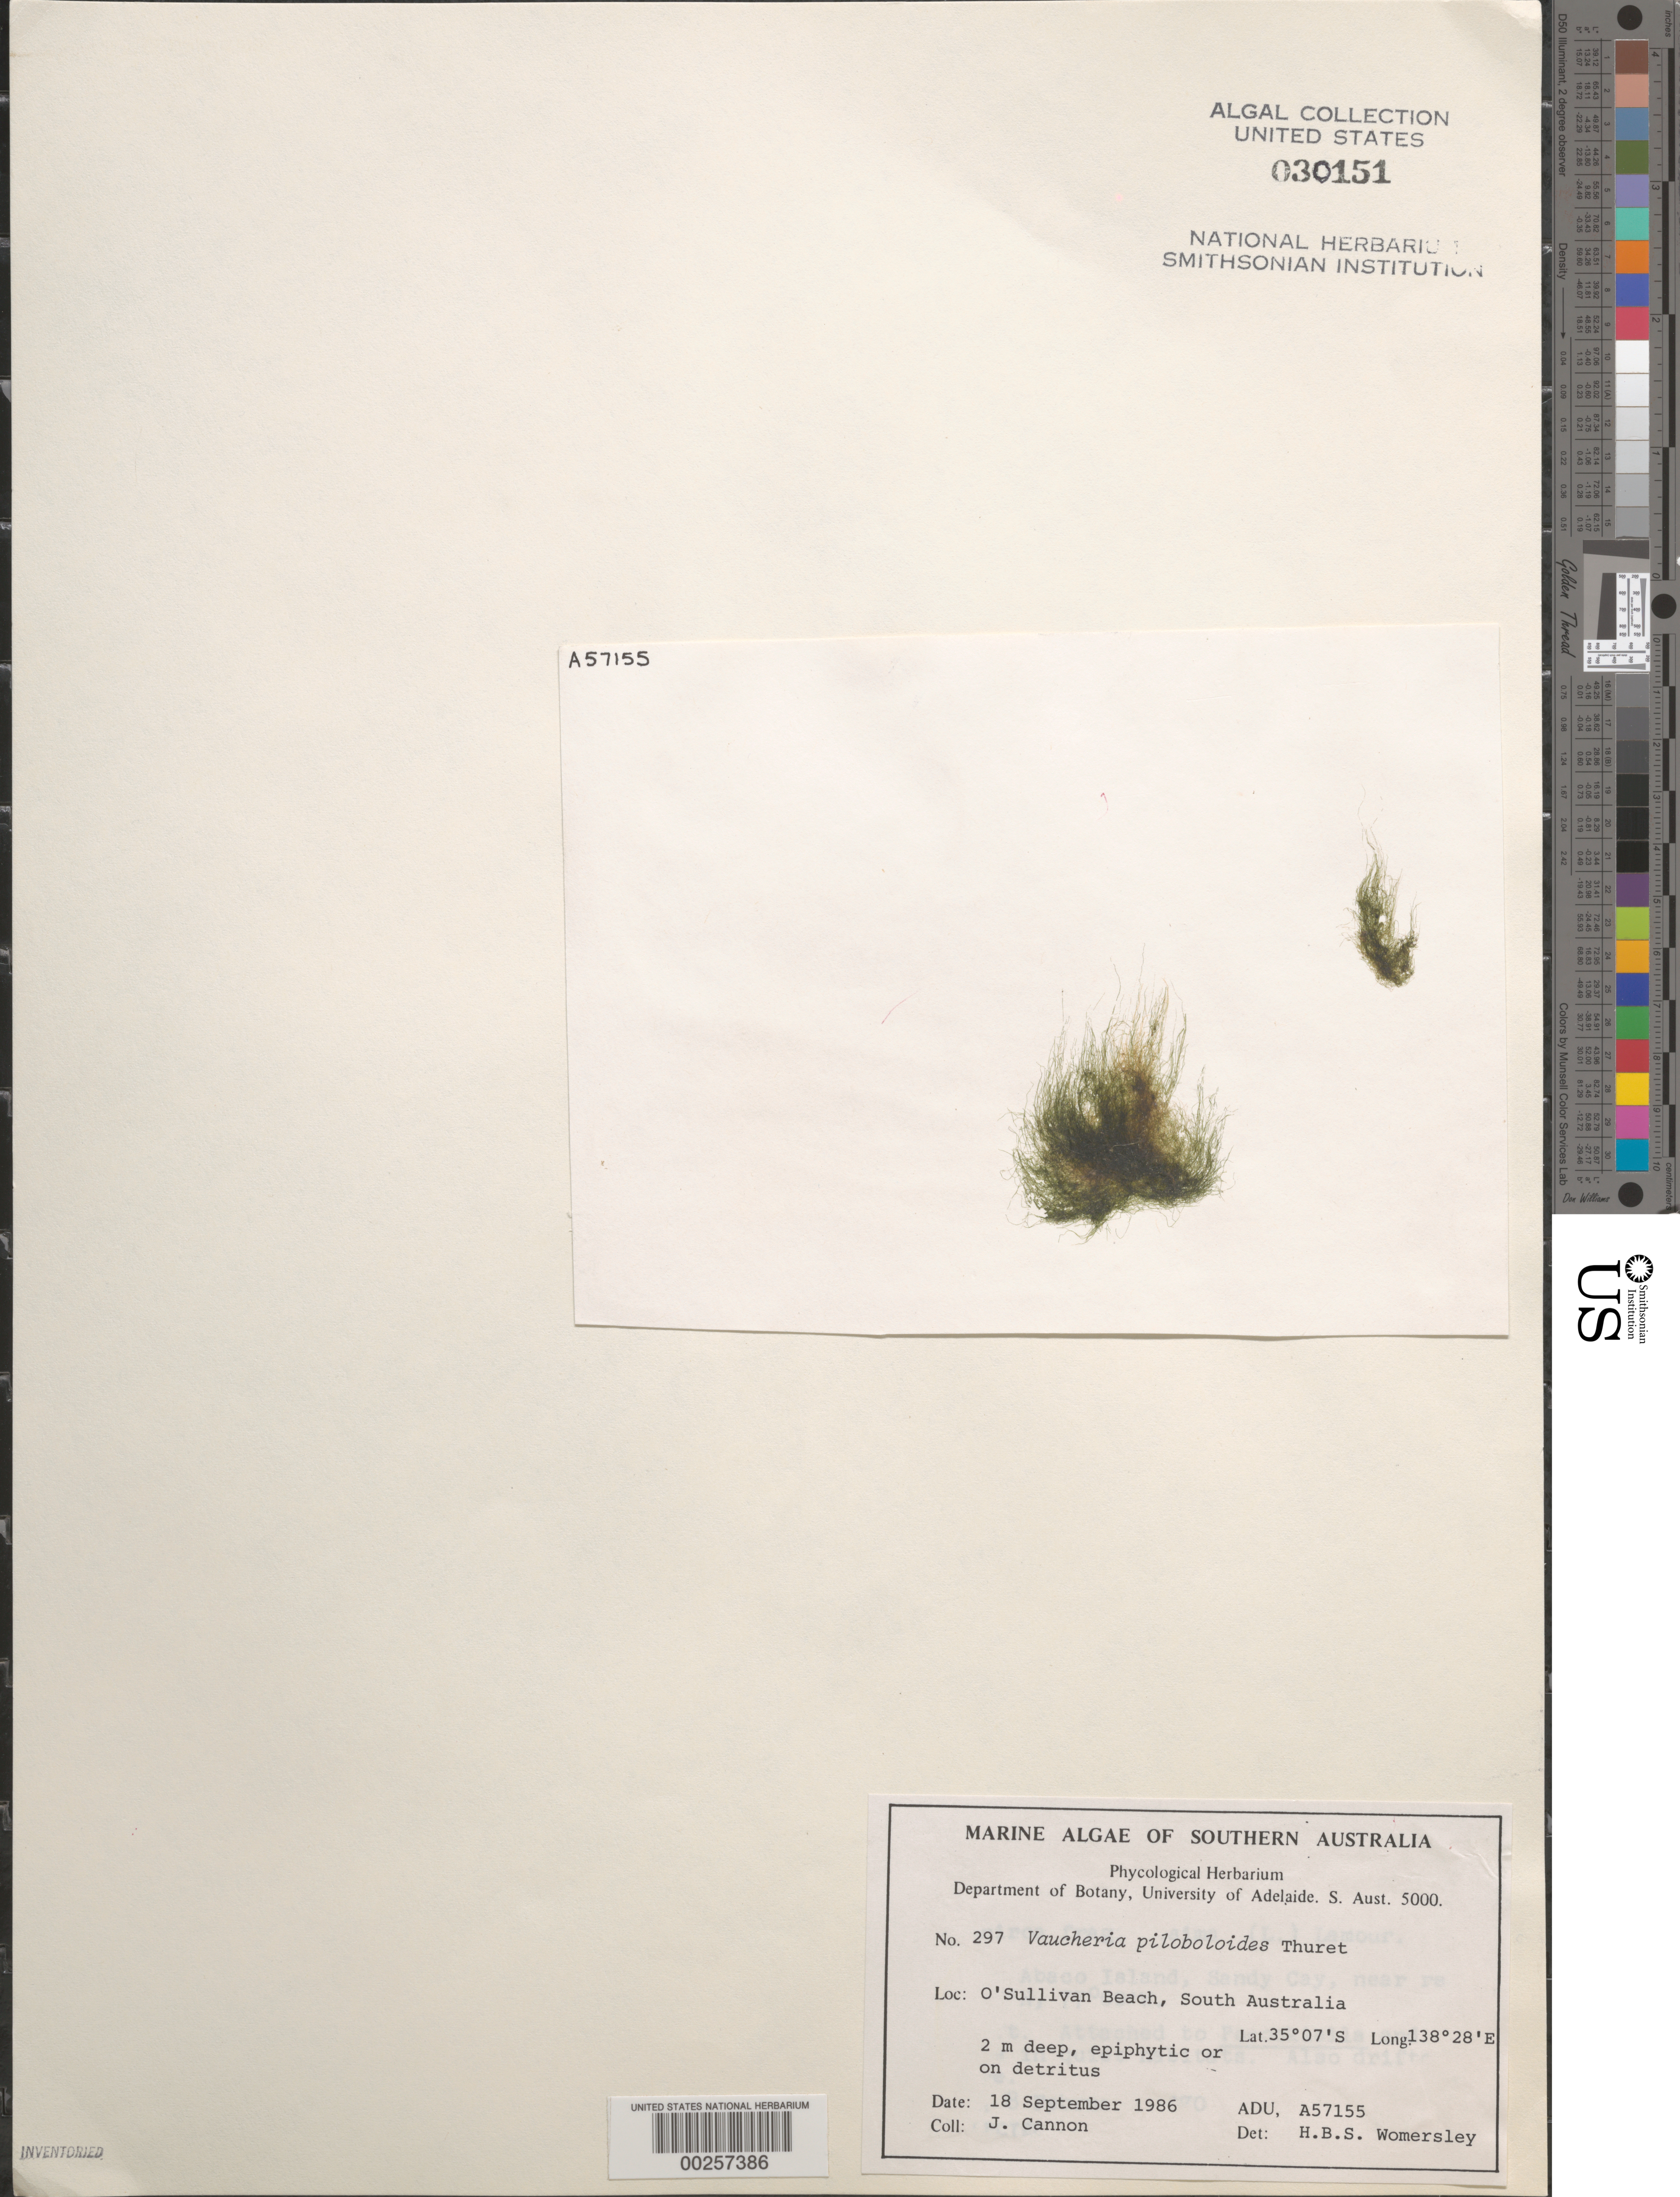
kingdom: Chromista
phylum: Ochrophyta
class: Xanthophyceae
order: Vaucheriales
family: Vaucheriaceae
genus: Vaucheria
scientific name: Vaucheria piloboloides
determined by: Womersley, H. B. S.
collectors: J. Cannon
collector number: ADU A57155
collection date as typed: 18 Sep 1986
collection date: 1986-09-18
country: Australia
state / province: South Australia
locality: O'Sullivan Beach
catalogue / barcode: US 30151